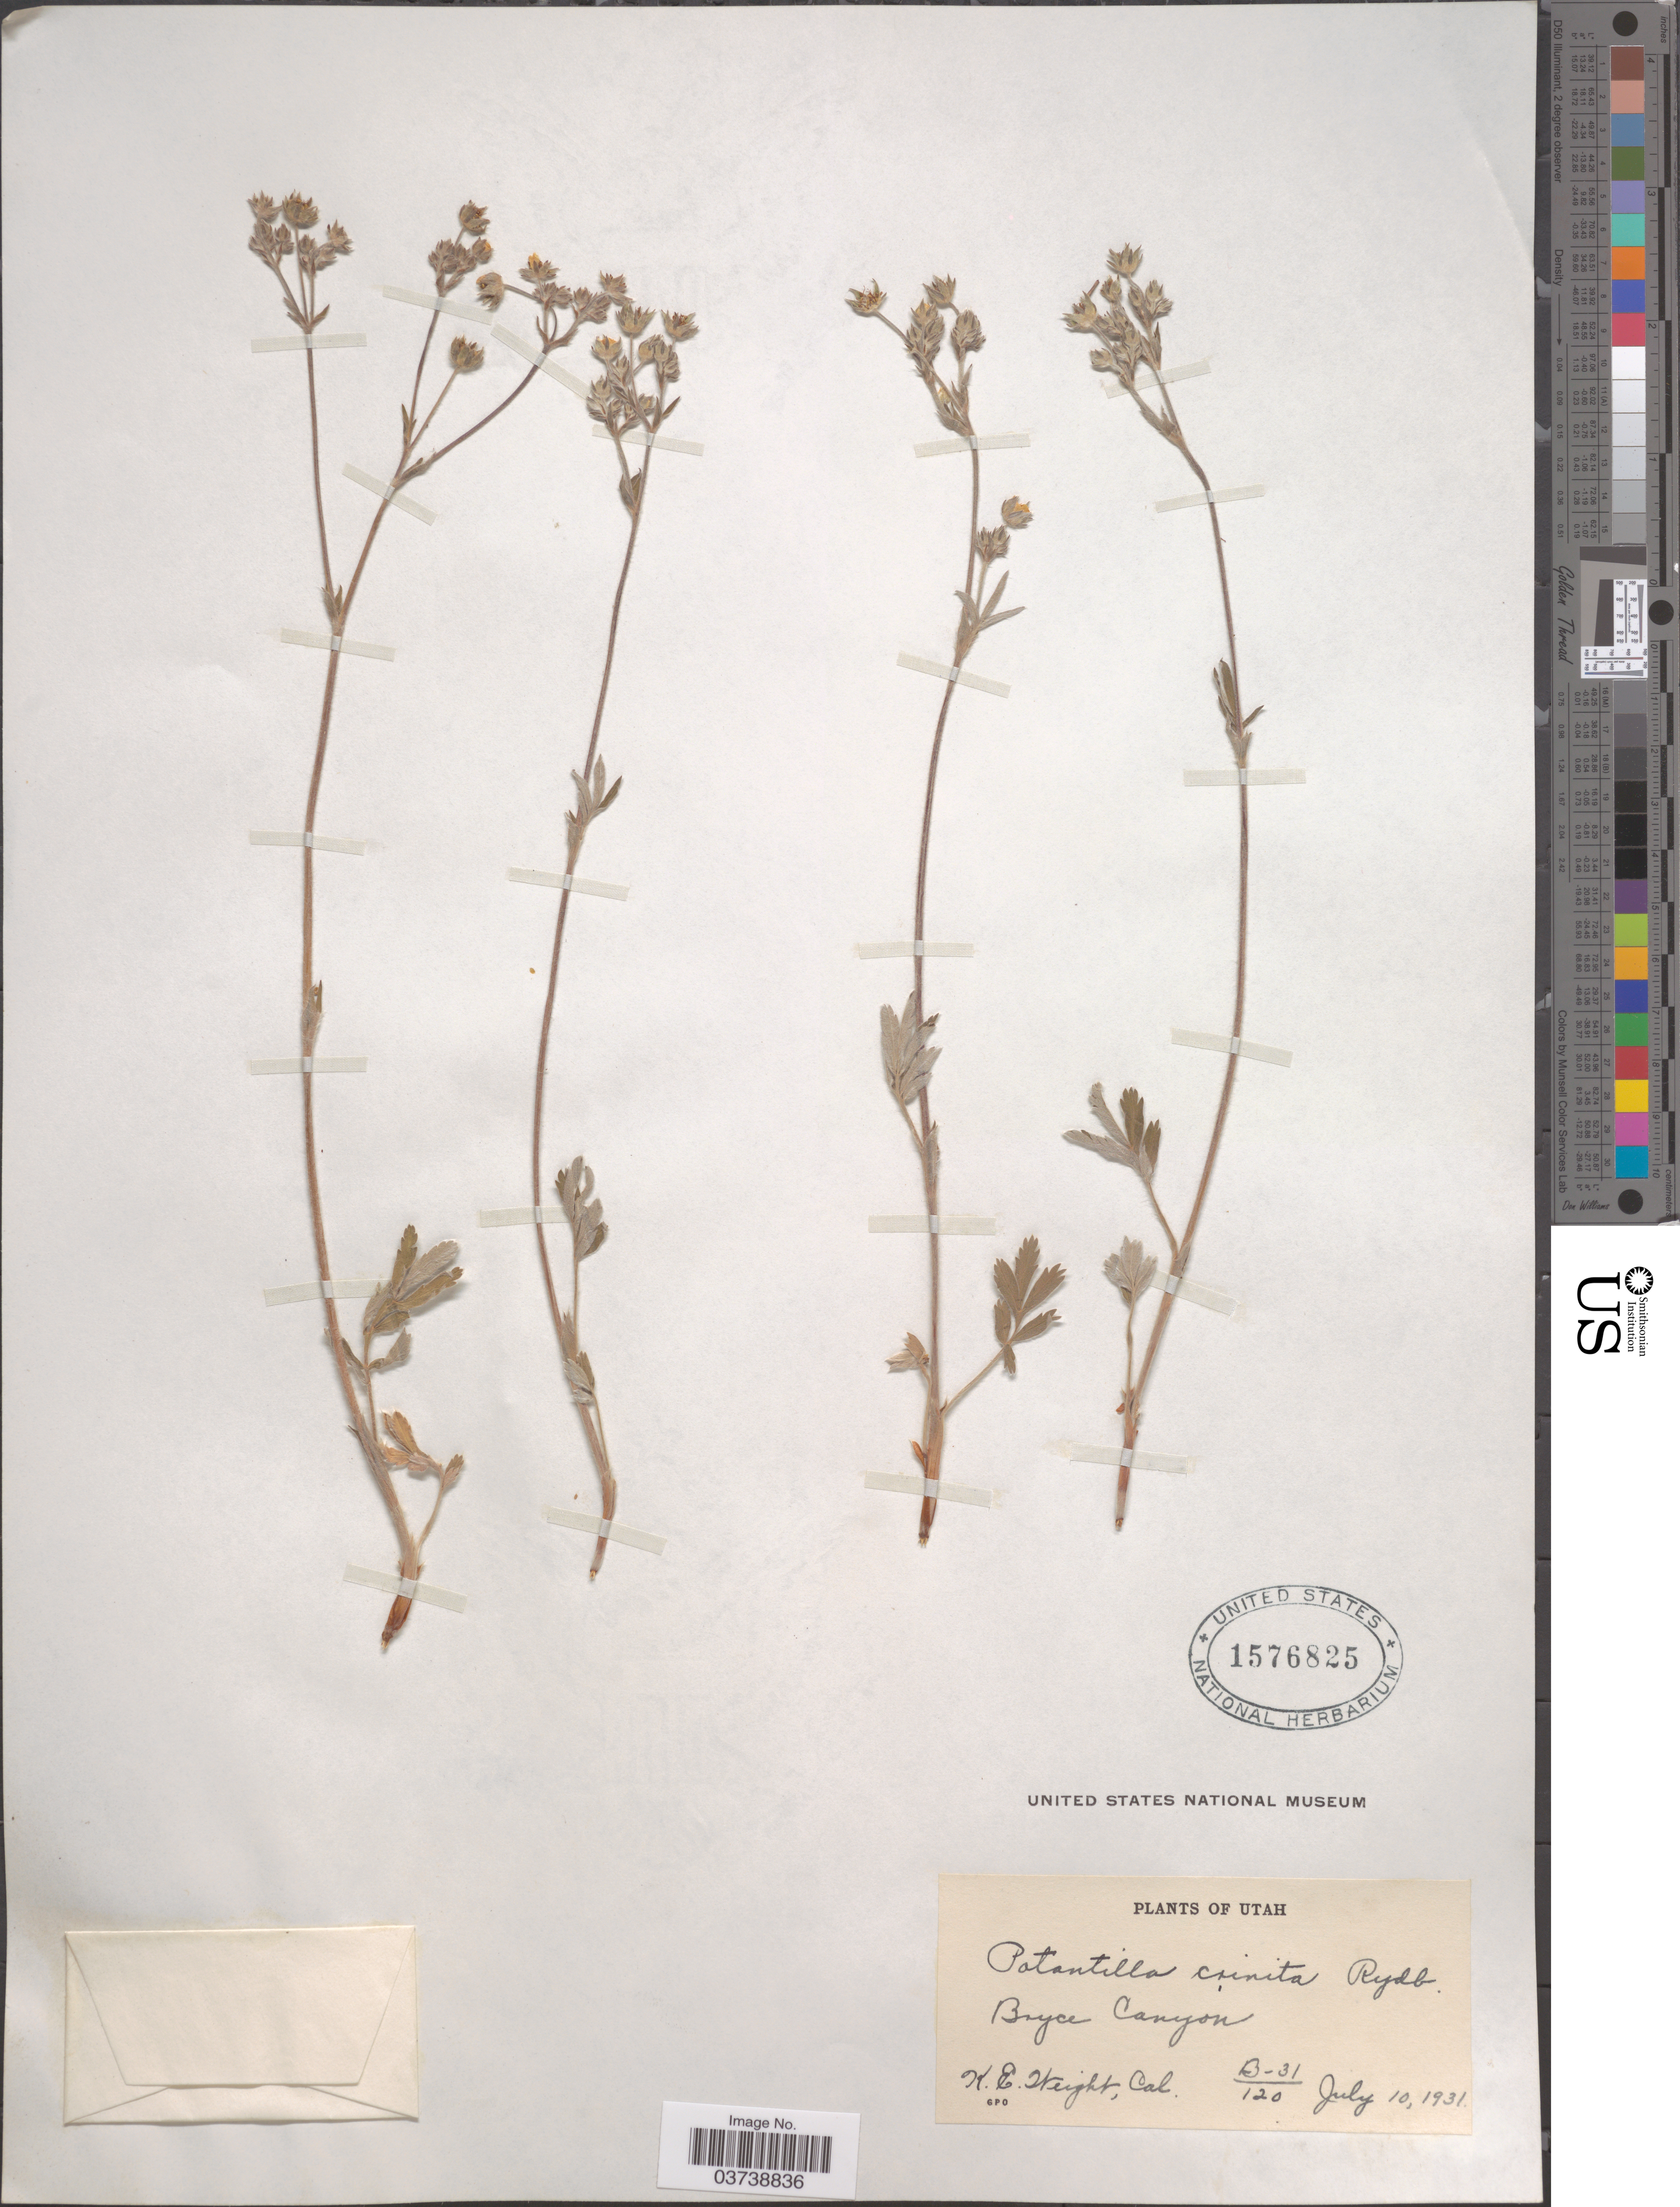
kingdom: Plantae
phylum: Tracheophyta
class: Magnoliopsida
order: Rosales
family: Rosaceae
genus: Potentilla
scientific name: Potentilla crinita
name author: A. Gray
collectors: K. Weight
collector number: B-31/120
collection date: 1931-07-10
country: United States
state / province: Utah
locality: Bryce Canyon.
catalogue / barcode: US 1576825